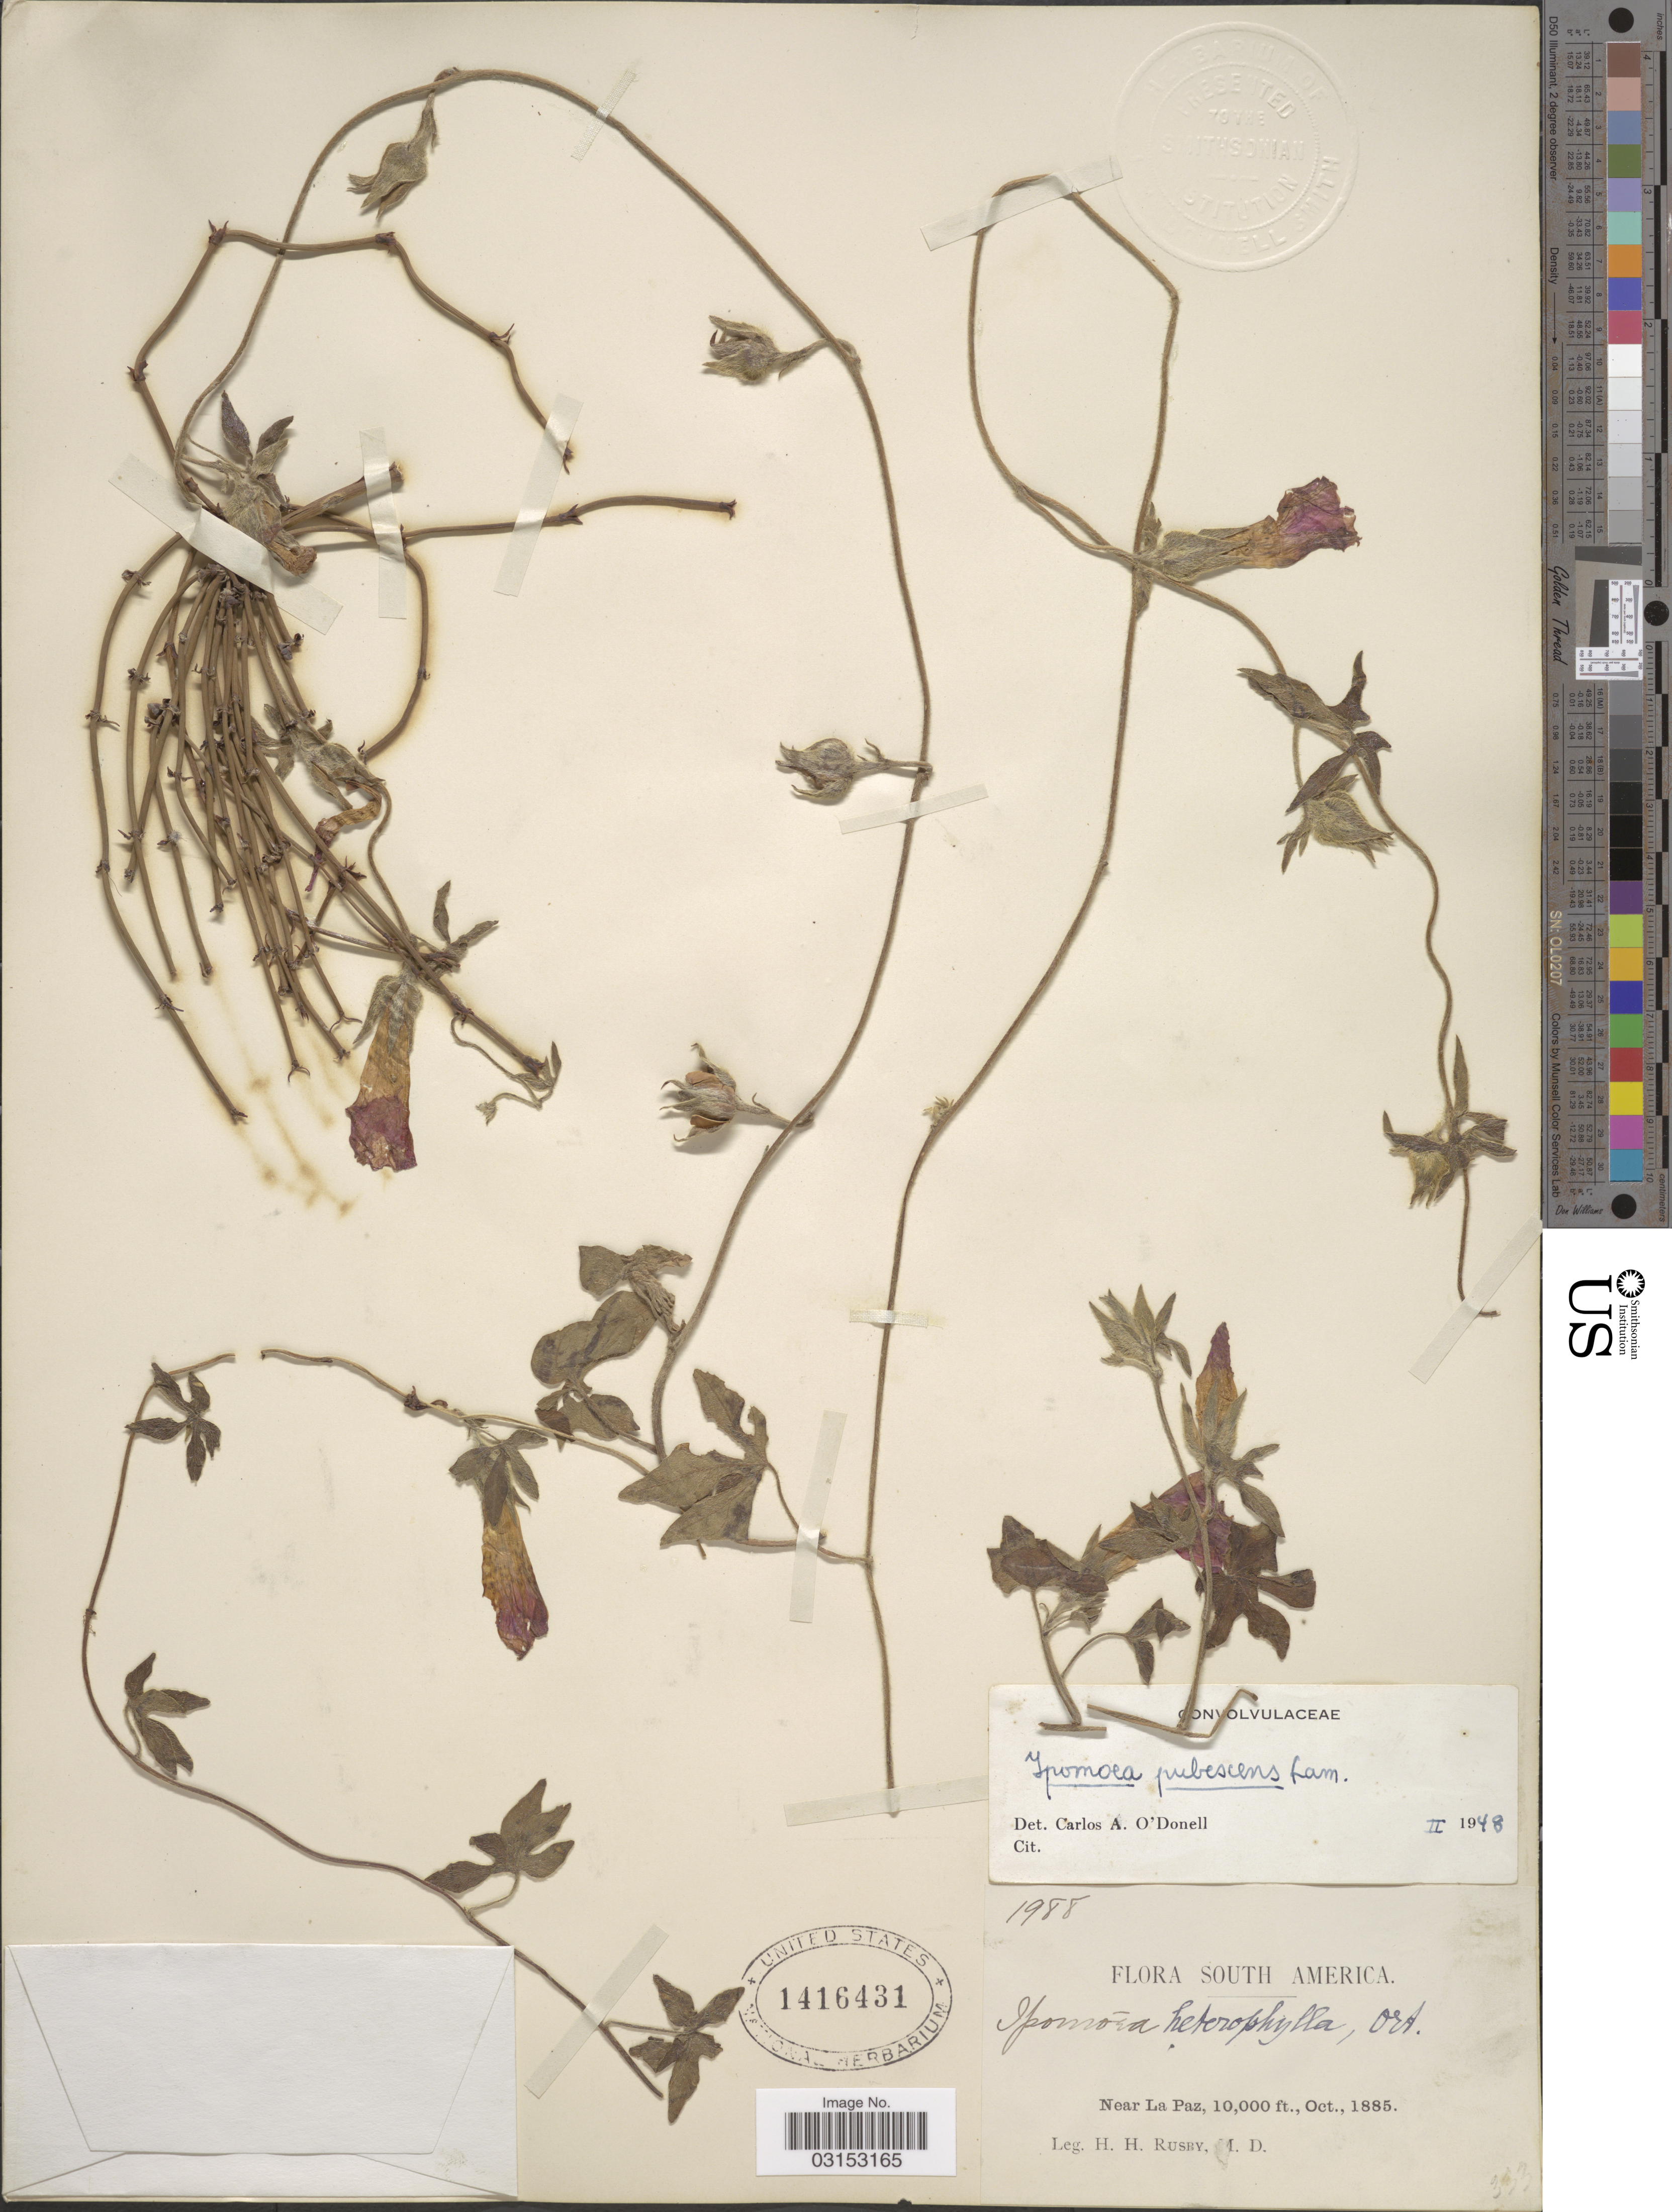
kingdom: Plantae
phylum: Tracheophyta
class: Magnoliopsida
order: Solanales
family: Convolvulaceae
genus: Ipomoea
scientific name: Ipomoea pubescens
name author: Lam.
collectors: H. H. Rusby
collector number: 1988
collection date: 1885-10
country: Bolivia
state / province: La Paz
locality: Near La Paz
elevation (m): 3048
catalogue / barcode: US 1416431